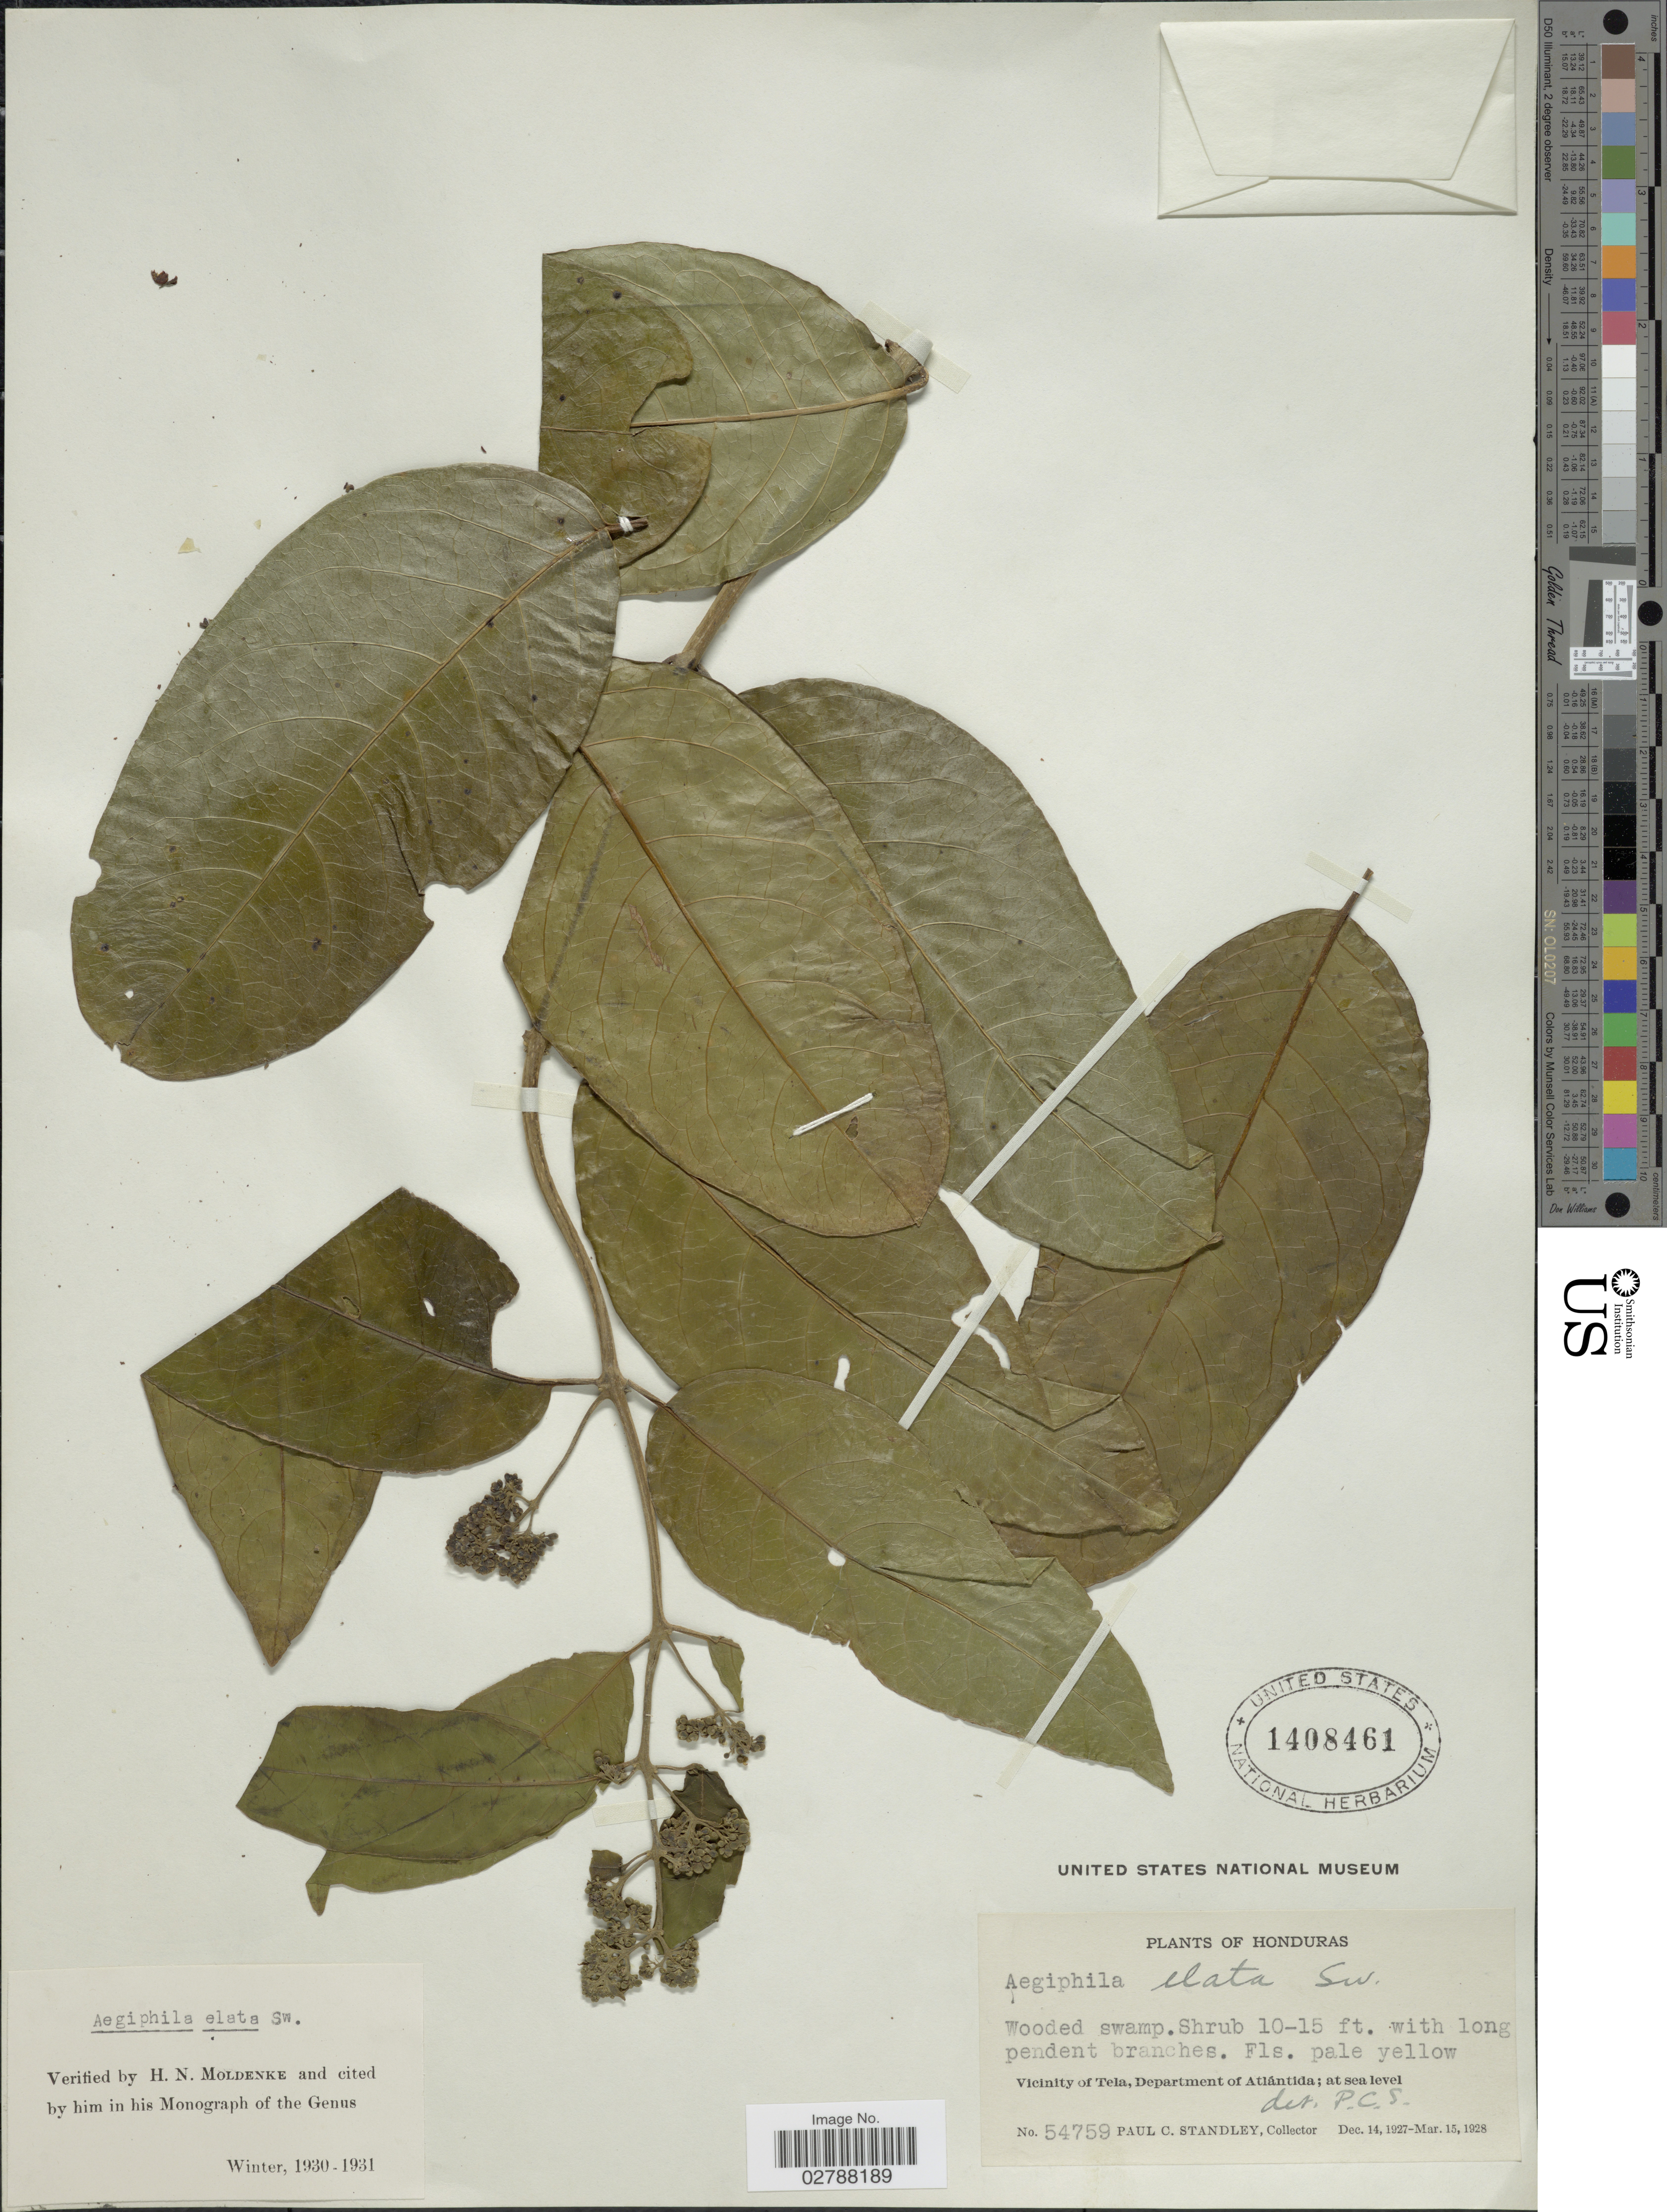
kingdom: Plantae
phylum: Tracheophyta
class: Magnoliopsida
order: Lamiales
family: Lamiaceae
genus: Aegiphila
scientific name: Aegiphila elata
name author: Sw.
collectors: P. C. Standley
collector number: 54759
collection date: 1927-12-14/1928-03-15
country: Honduras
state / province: Atlántida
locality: Vicinity of Tela, Department of Atlántida.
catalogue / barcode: US 1408461